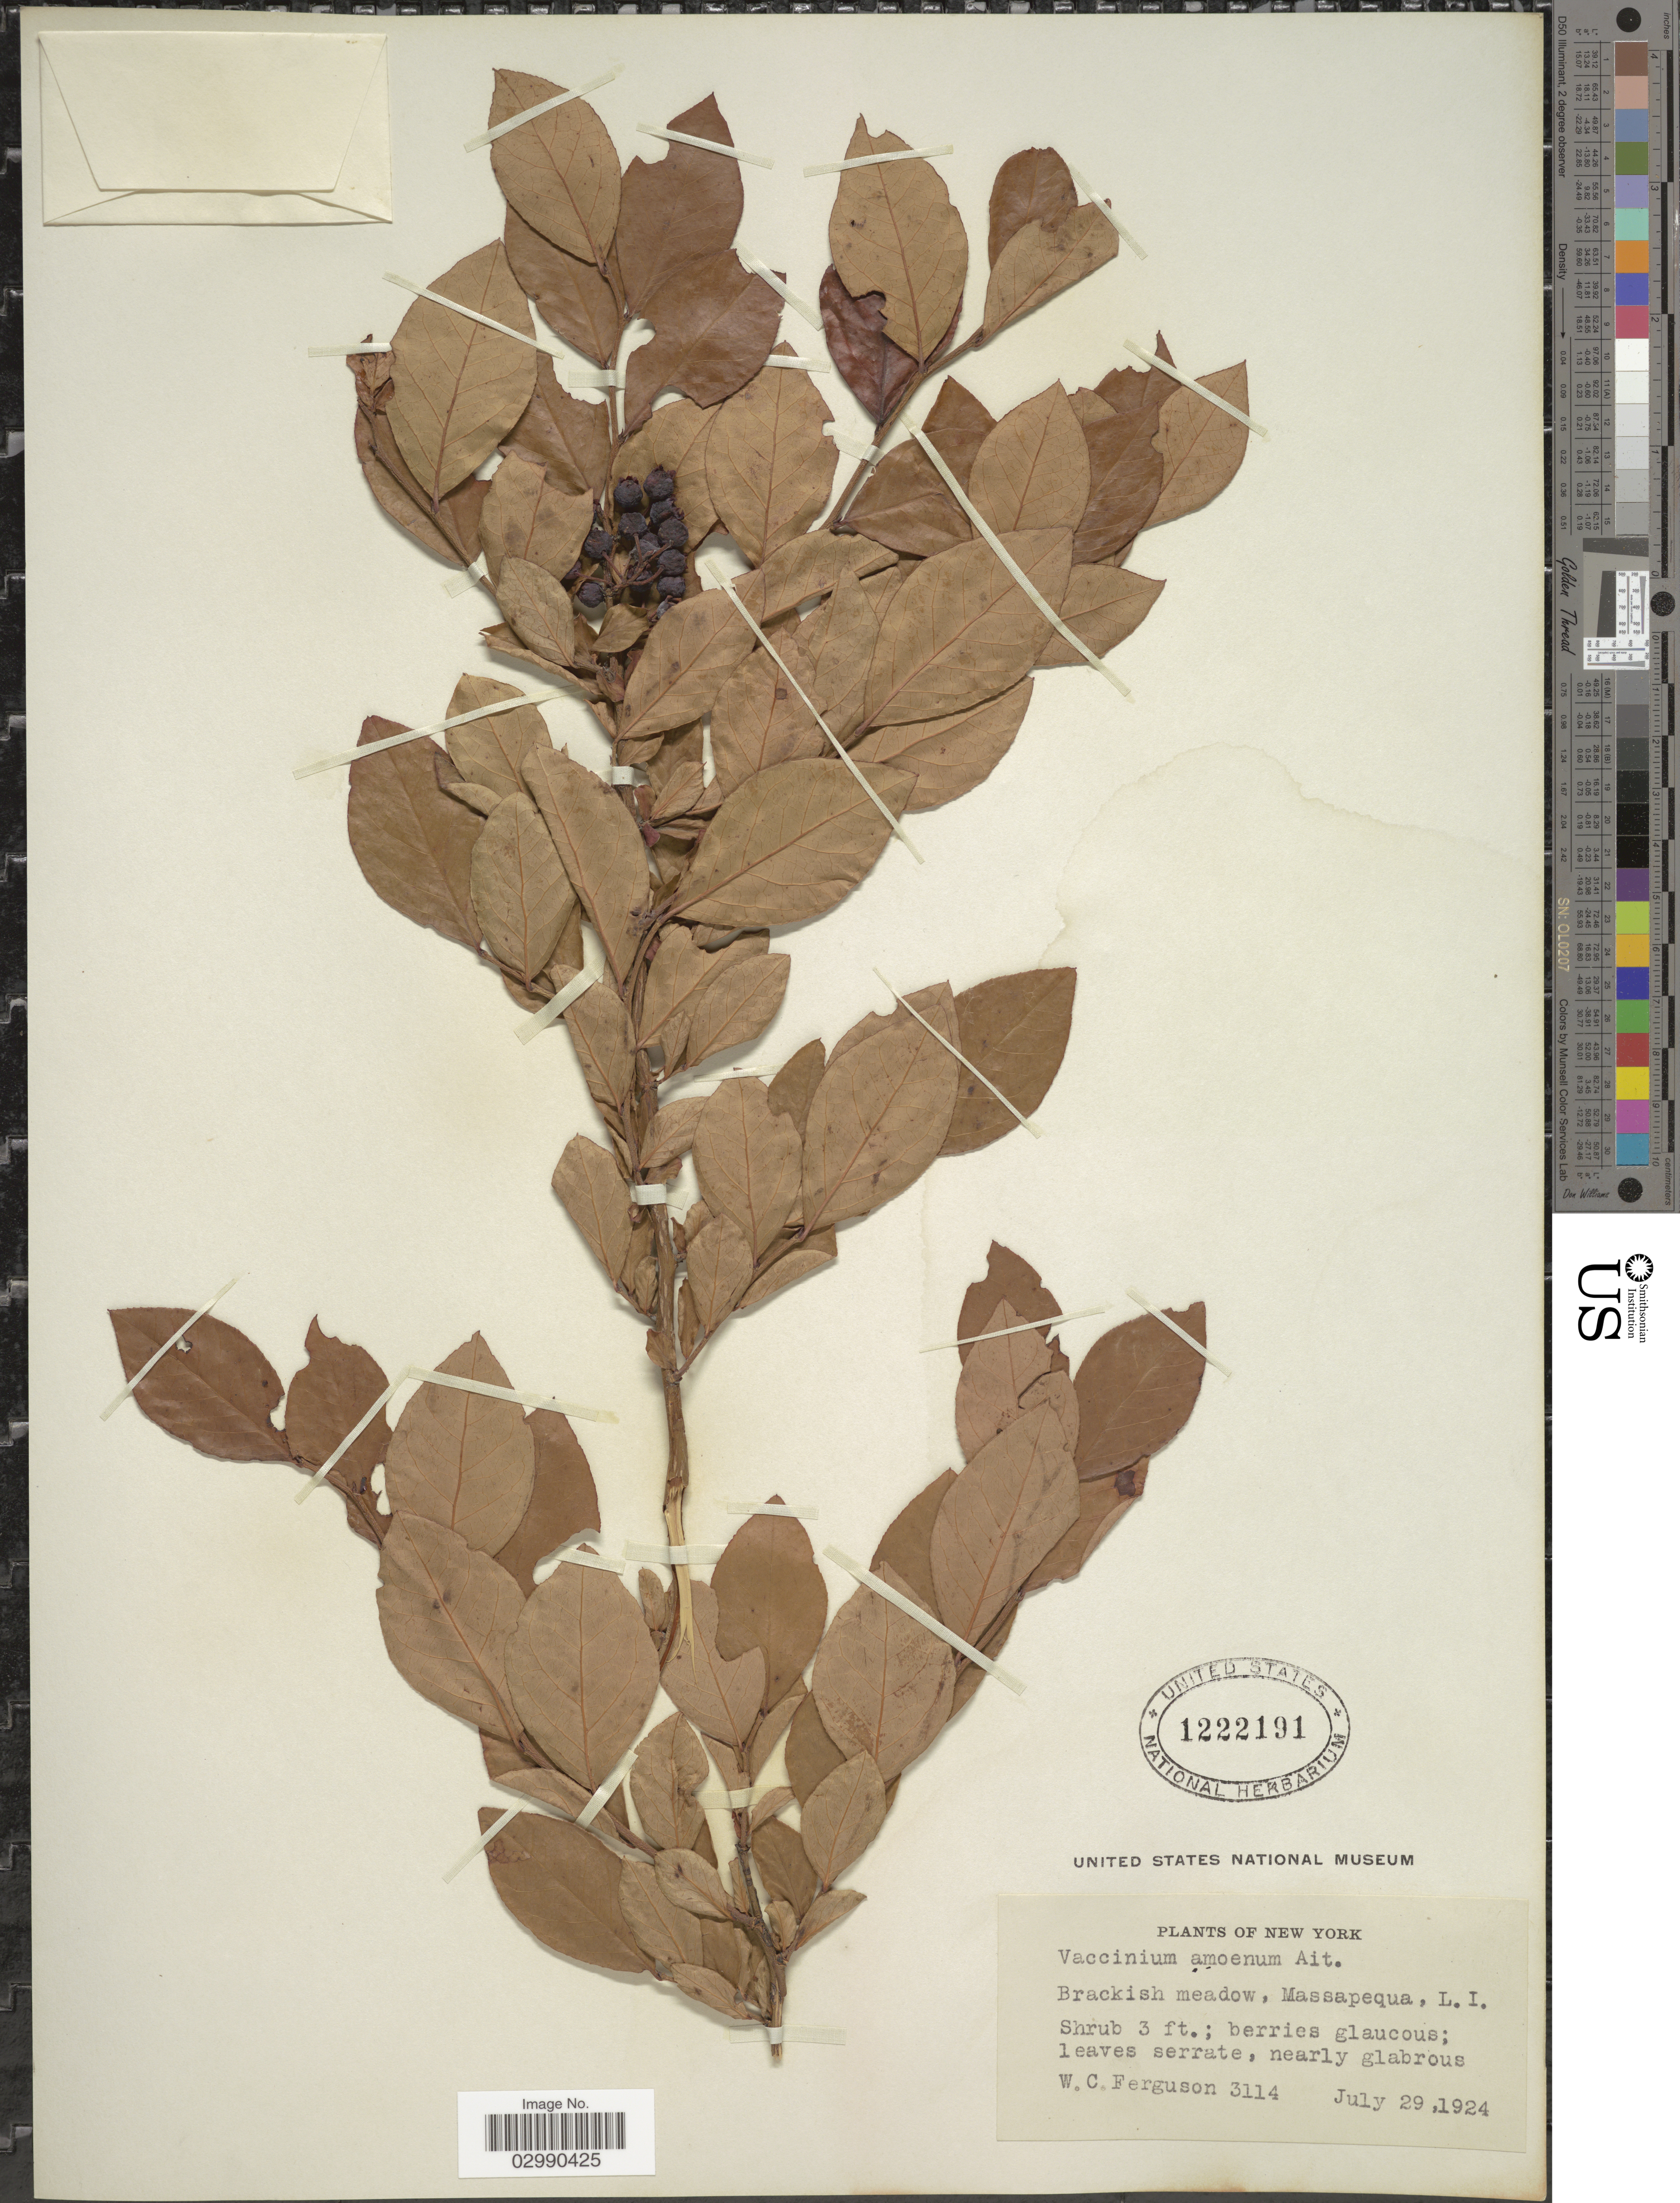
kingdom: Plantae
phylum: Tracheophyta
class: Magnoliopsida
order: Ericales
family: Ericaceae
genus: Vaccinium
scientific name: Vaccinium vicinum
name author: E.P. Bicknell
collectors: W. Ferguson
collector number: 3114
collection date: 1924-07-29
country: United States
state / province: New York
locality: Massapequa, L.I.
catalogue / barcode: US 1222191